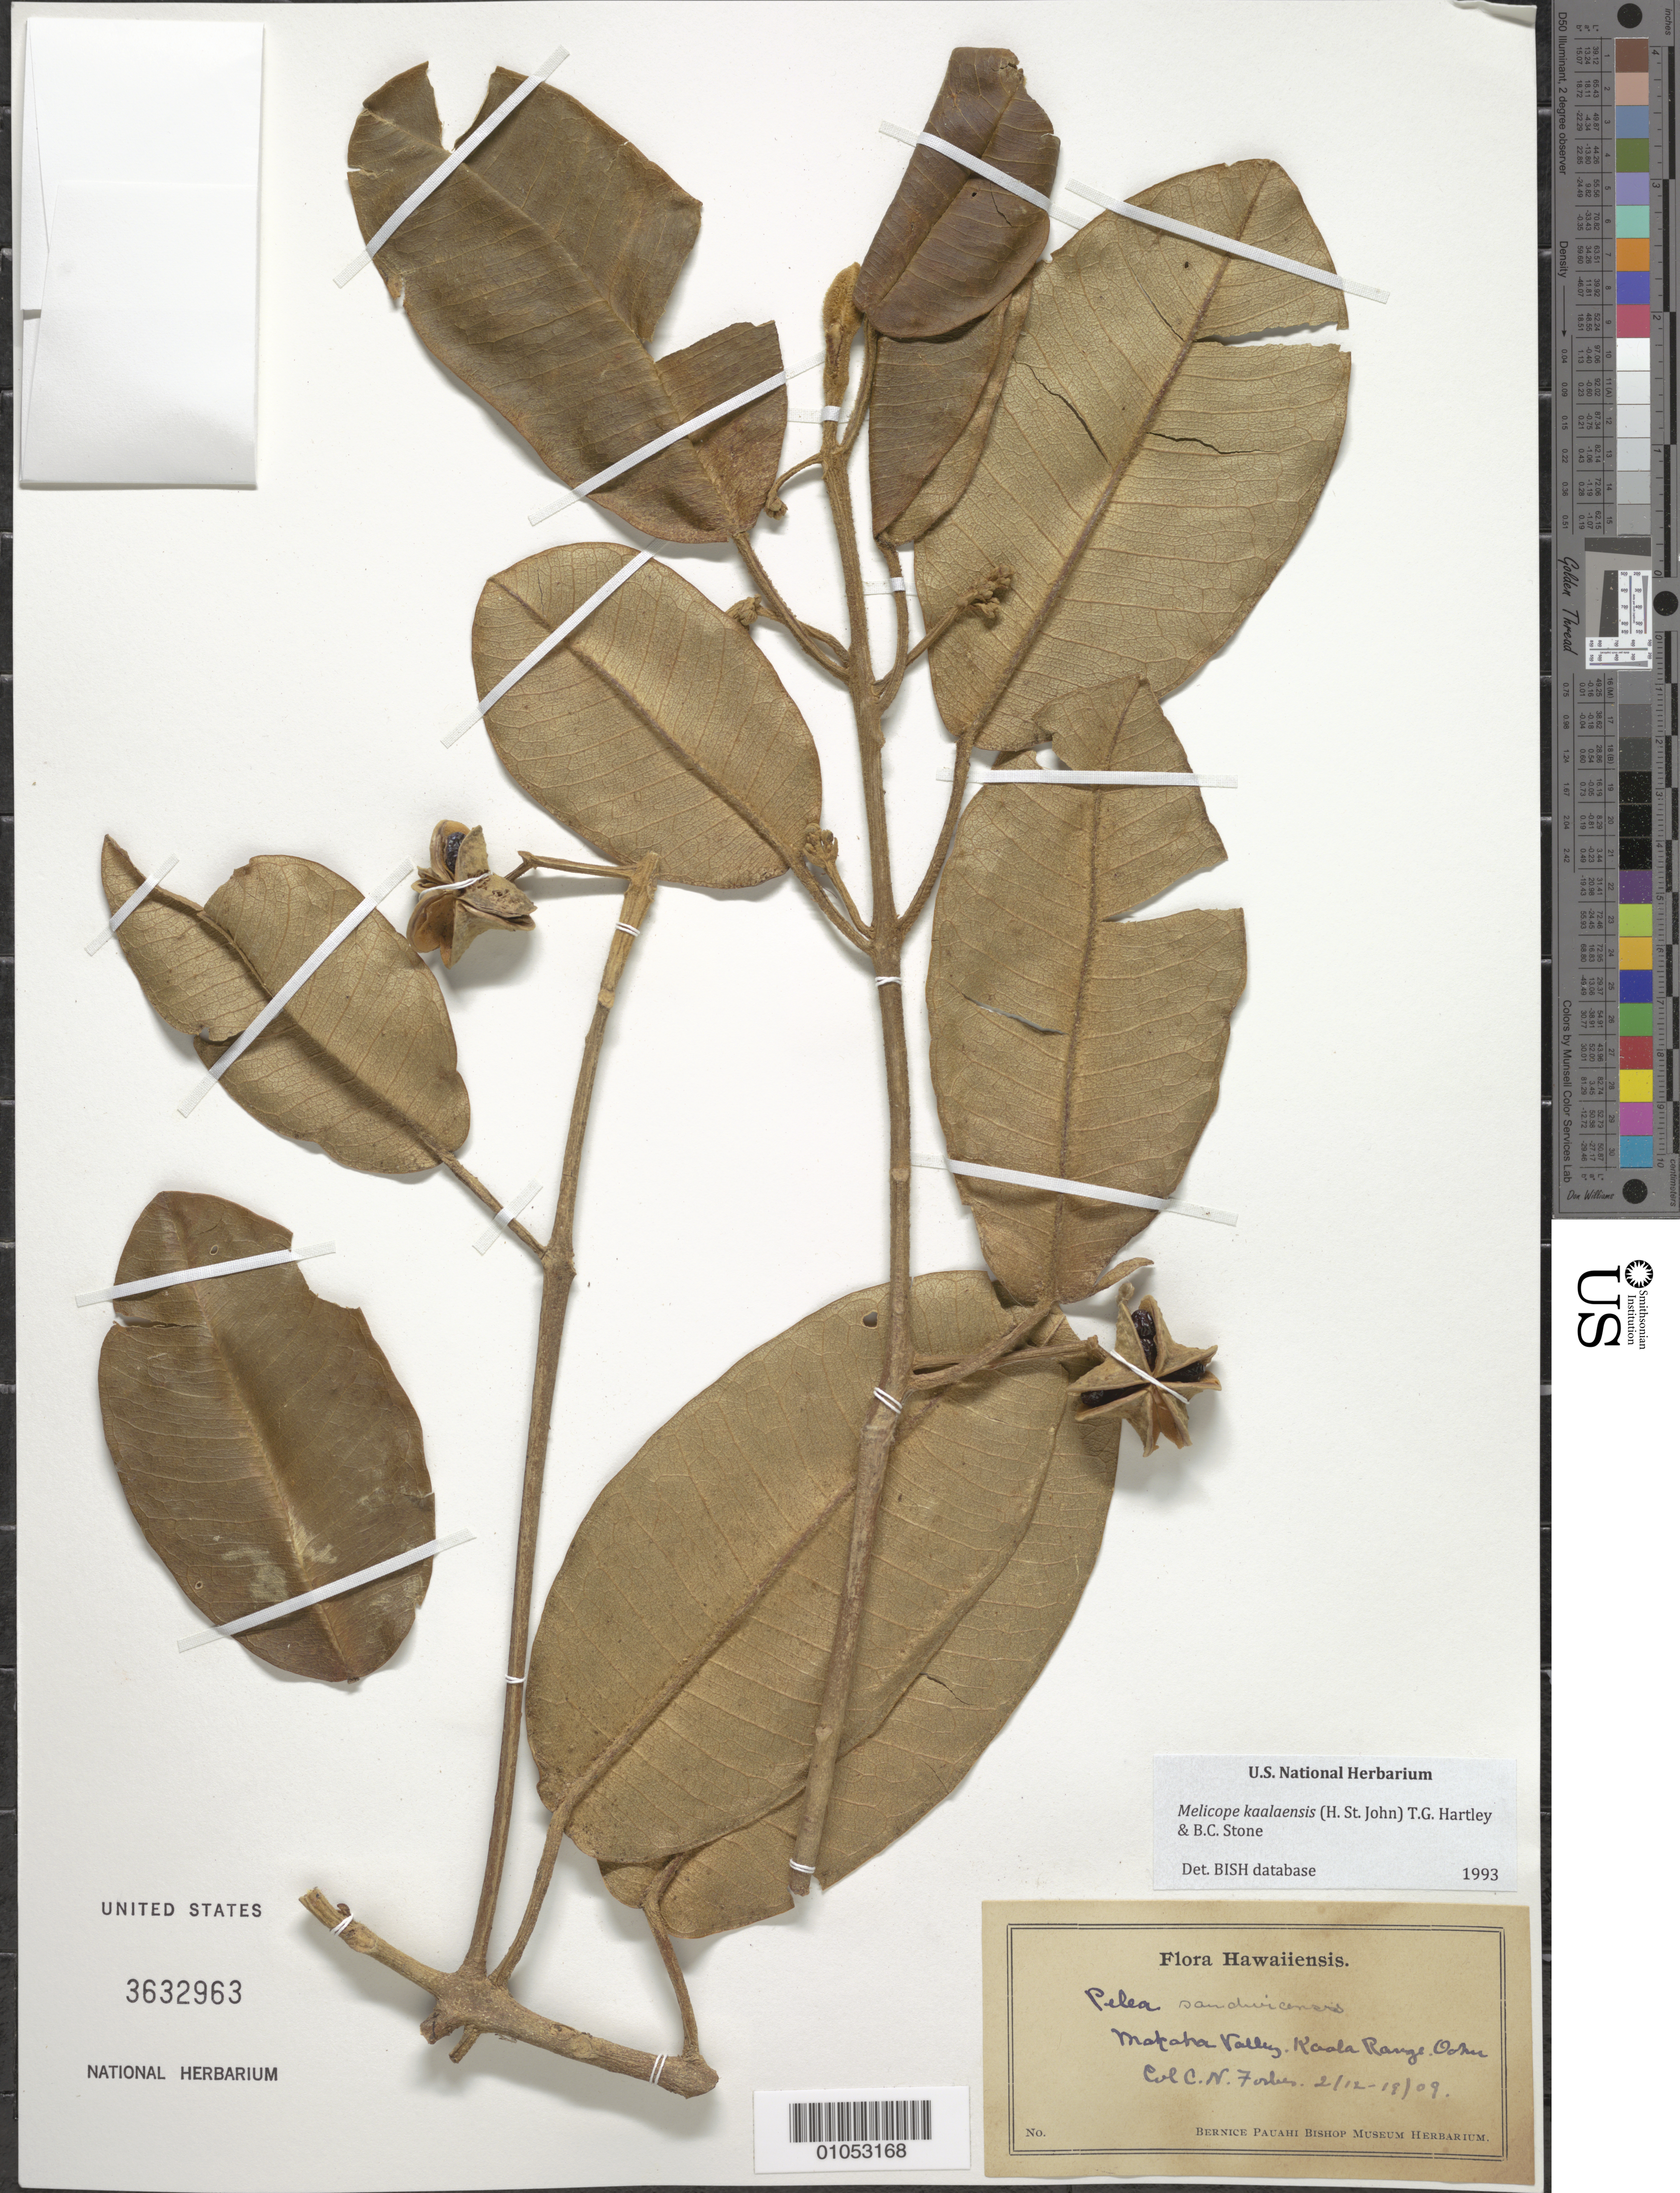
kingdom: Plantae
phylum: Tracheophyta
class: Magnoliopsida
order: Sapindales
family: Rutaceae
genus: Melicope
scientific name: Melicope sp.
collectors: C. N. Forbes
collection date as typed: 2/12-19/09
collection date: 1909-02-12/1909-02-19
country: United States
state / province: Hawaii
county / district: Honolulu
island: Oahu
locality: Waianae Mts., Makaha Valley, Kaala Range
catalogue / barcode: US 3632963